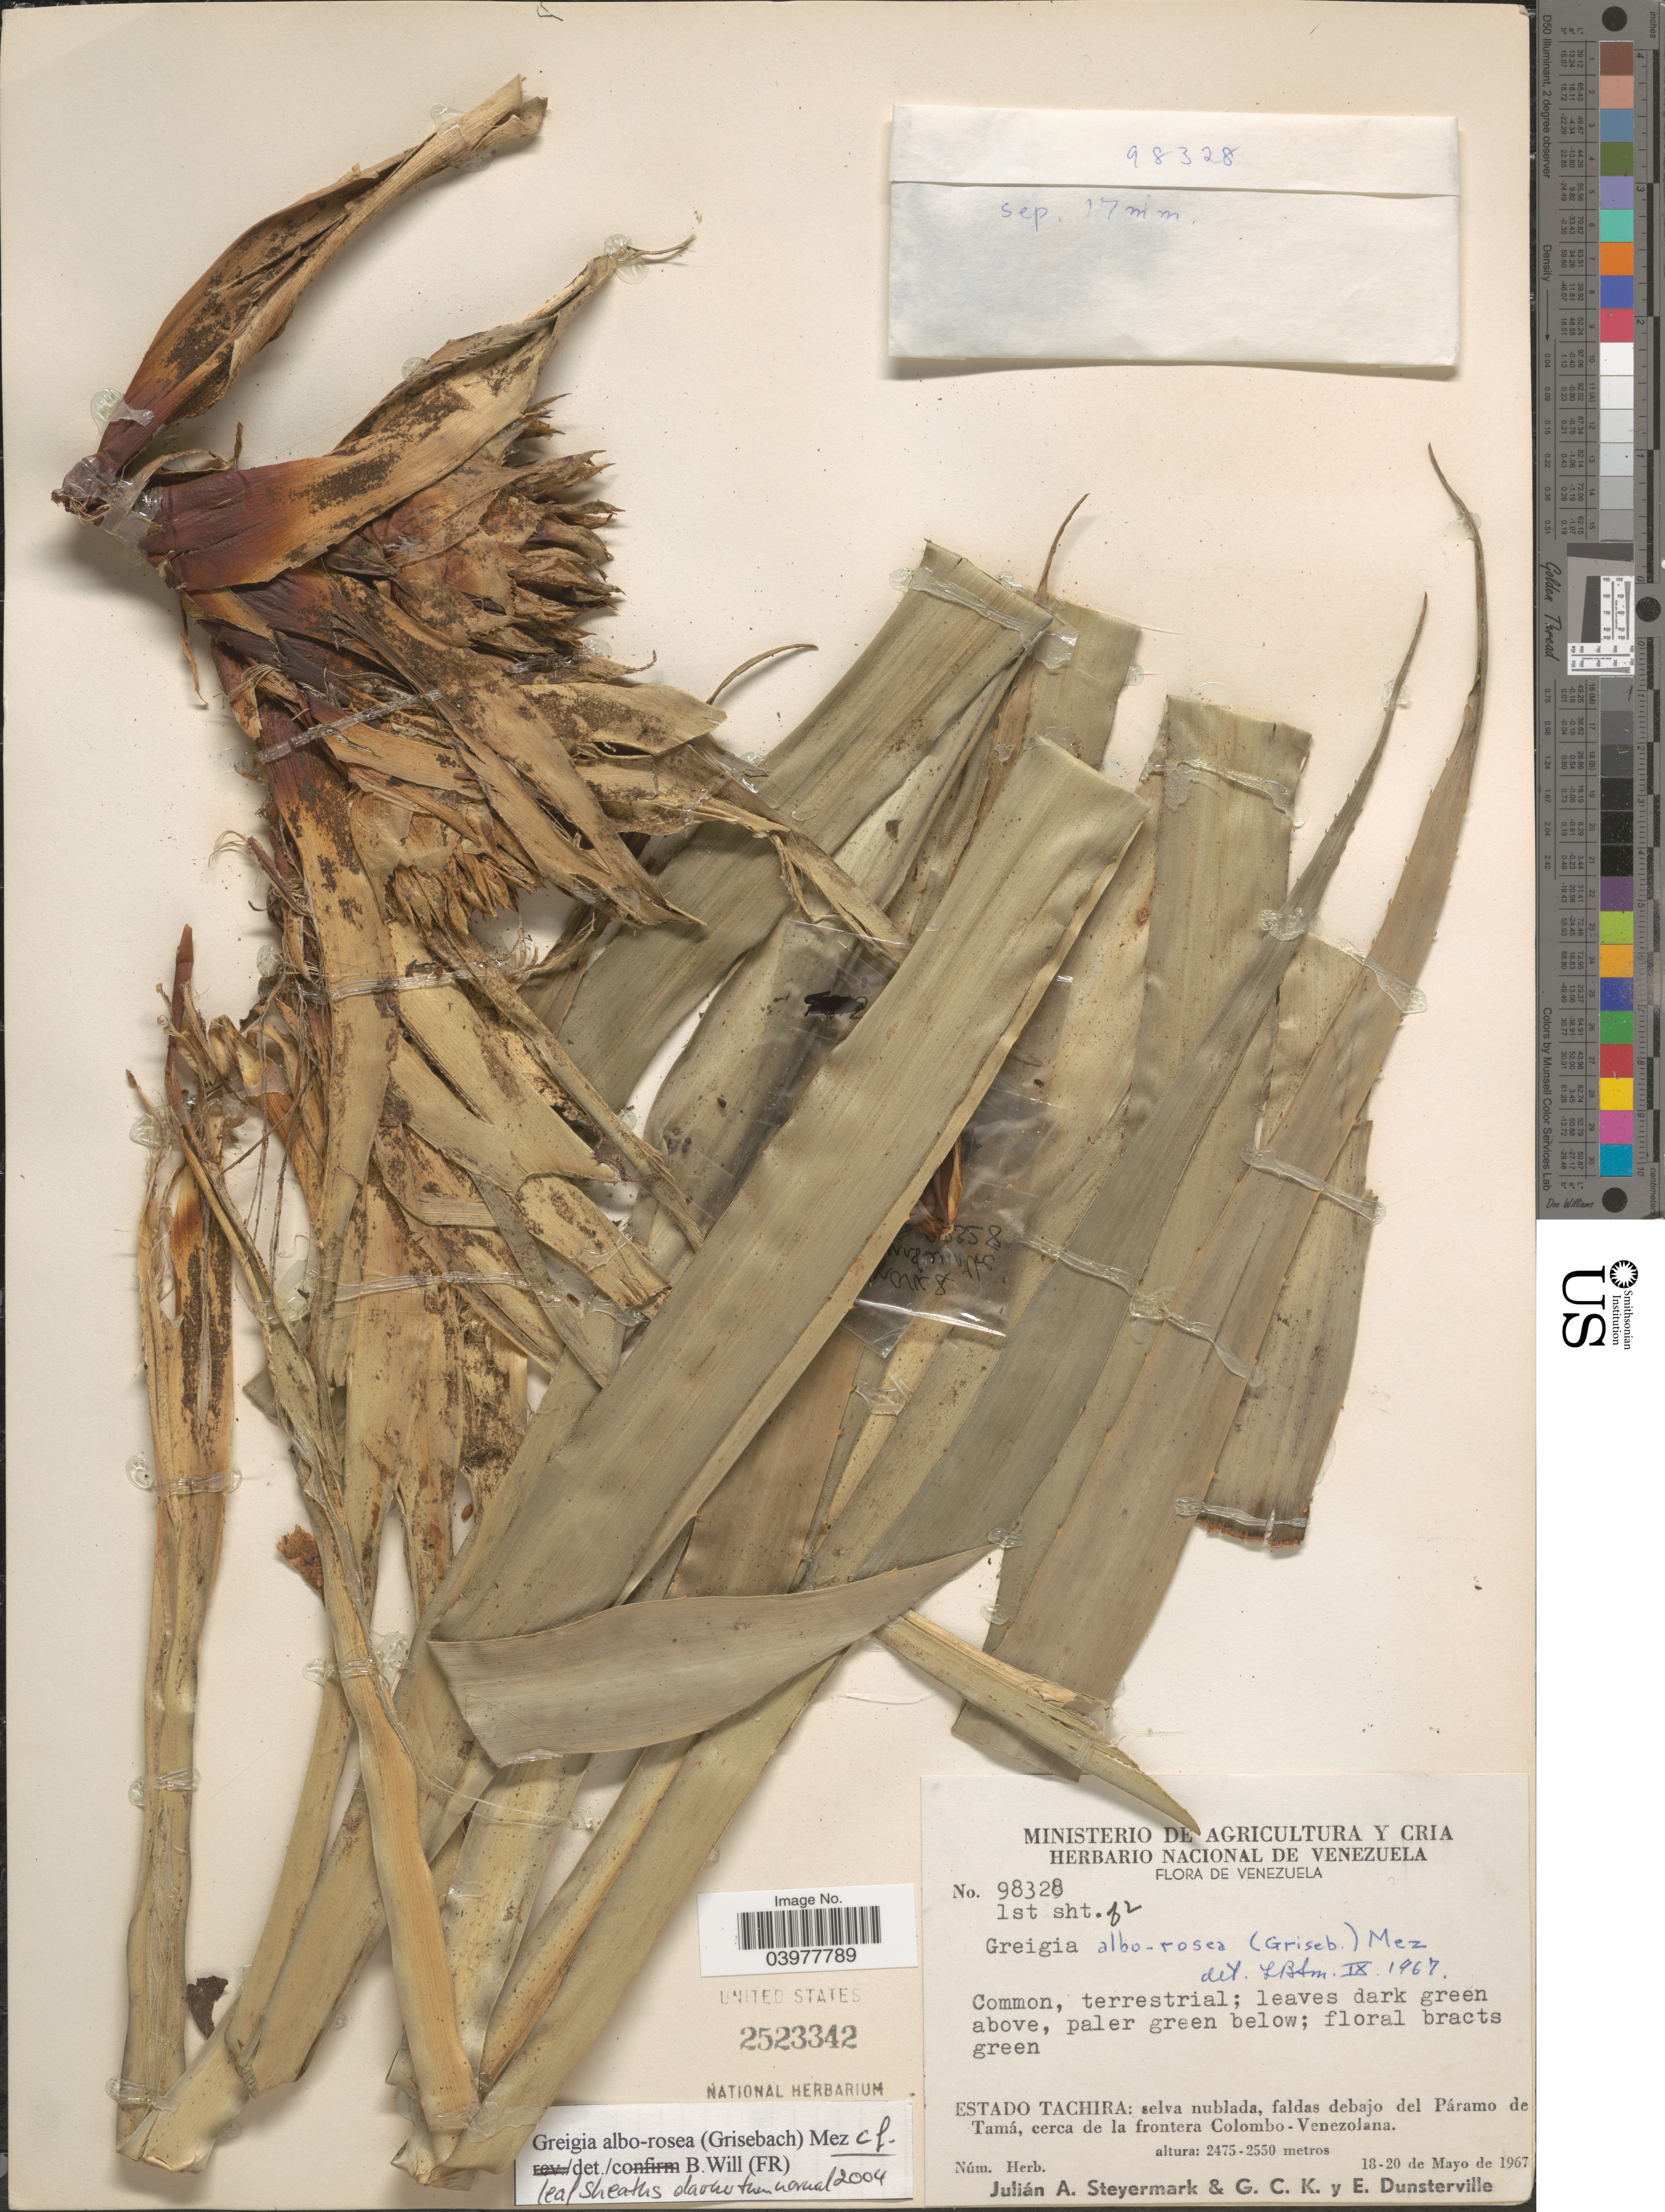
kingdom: Plantae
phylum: Tracheophyta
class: Liliopsida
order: Poales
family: Bromeliaceae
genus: Greigia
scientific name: Greigia alborosea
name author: Mez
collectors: J. Steyermark, G. C. K. Dunsterville & E. Dunsterville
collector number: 98328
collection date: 1967-05-18/1967-05-20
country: Venezuela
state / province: Tachira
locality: Selva nublada, faldas debajo del Páramo de Tamá, cerca de la frontera Colombo-Venezolana.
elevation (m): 2475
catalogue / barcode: US 2523342